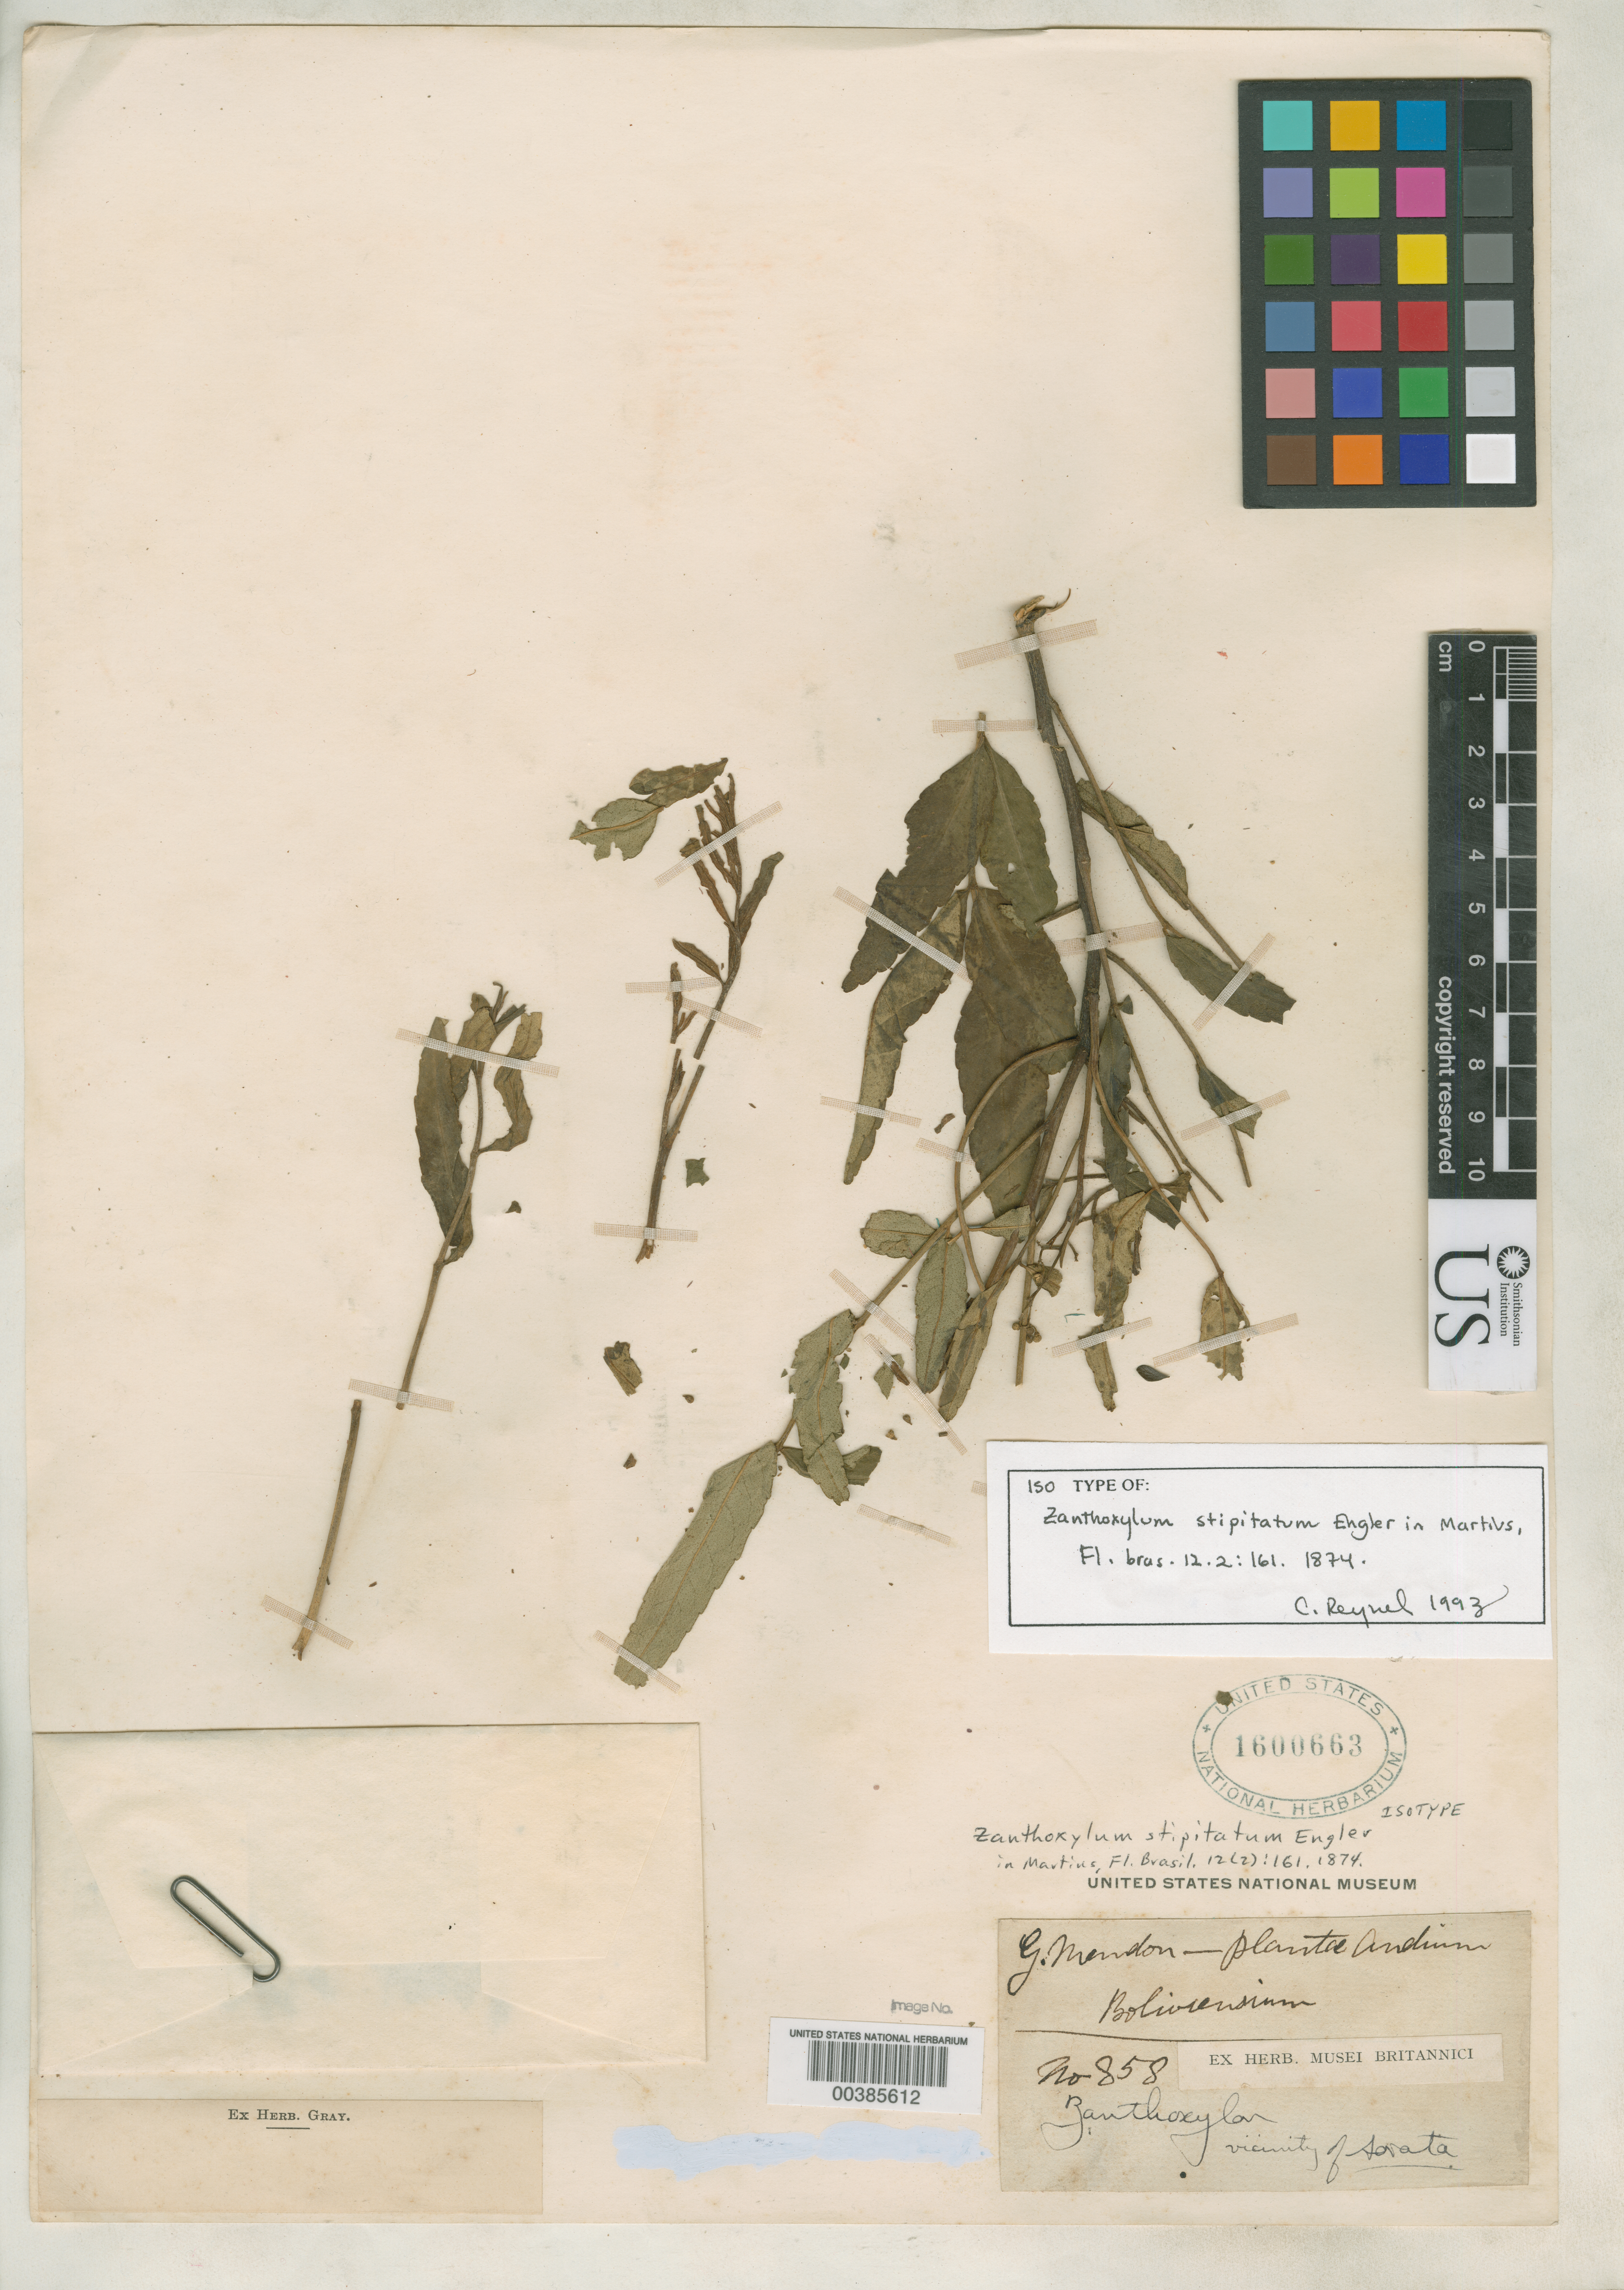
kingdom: Plantae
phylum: Tracheophyta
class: Magnoliopsida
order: Sapindales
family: Rutaceae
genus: Zanthoxylum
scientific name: Zanthoxylum stipitatum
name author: Engl. in Mart.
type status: Isotype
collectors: G. Mandon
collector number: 858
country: Bolivia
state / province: La Paz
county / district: Larecaja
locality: Vicinity of Sorata.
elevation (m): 2650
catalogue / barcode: US 1600663